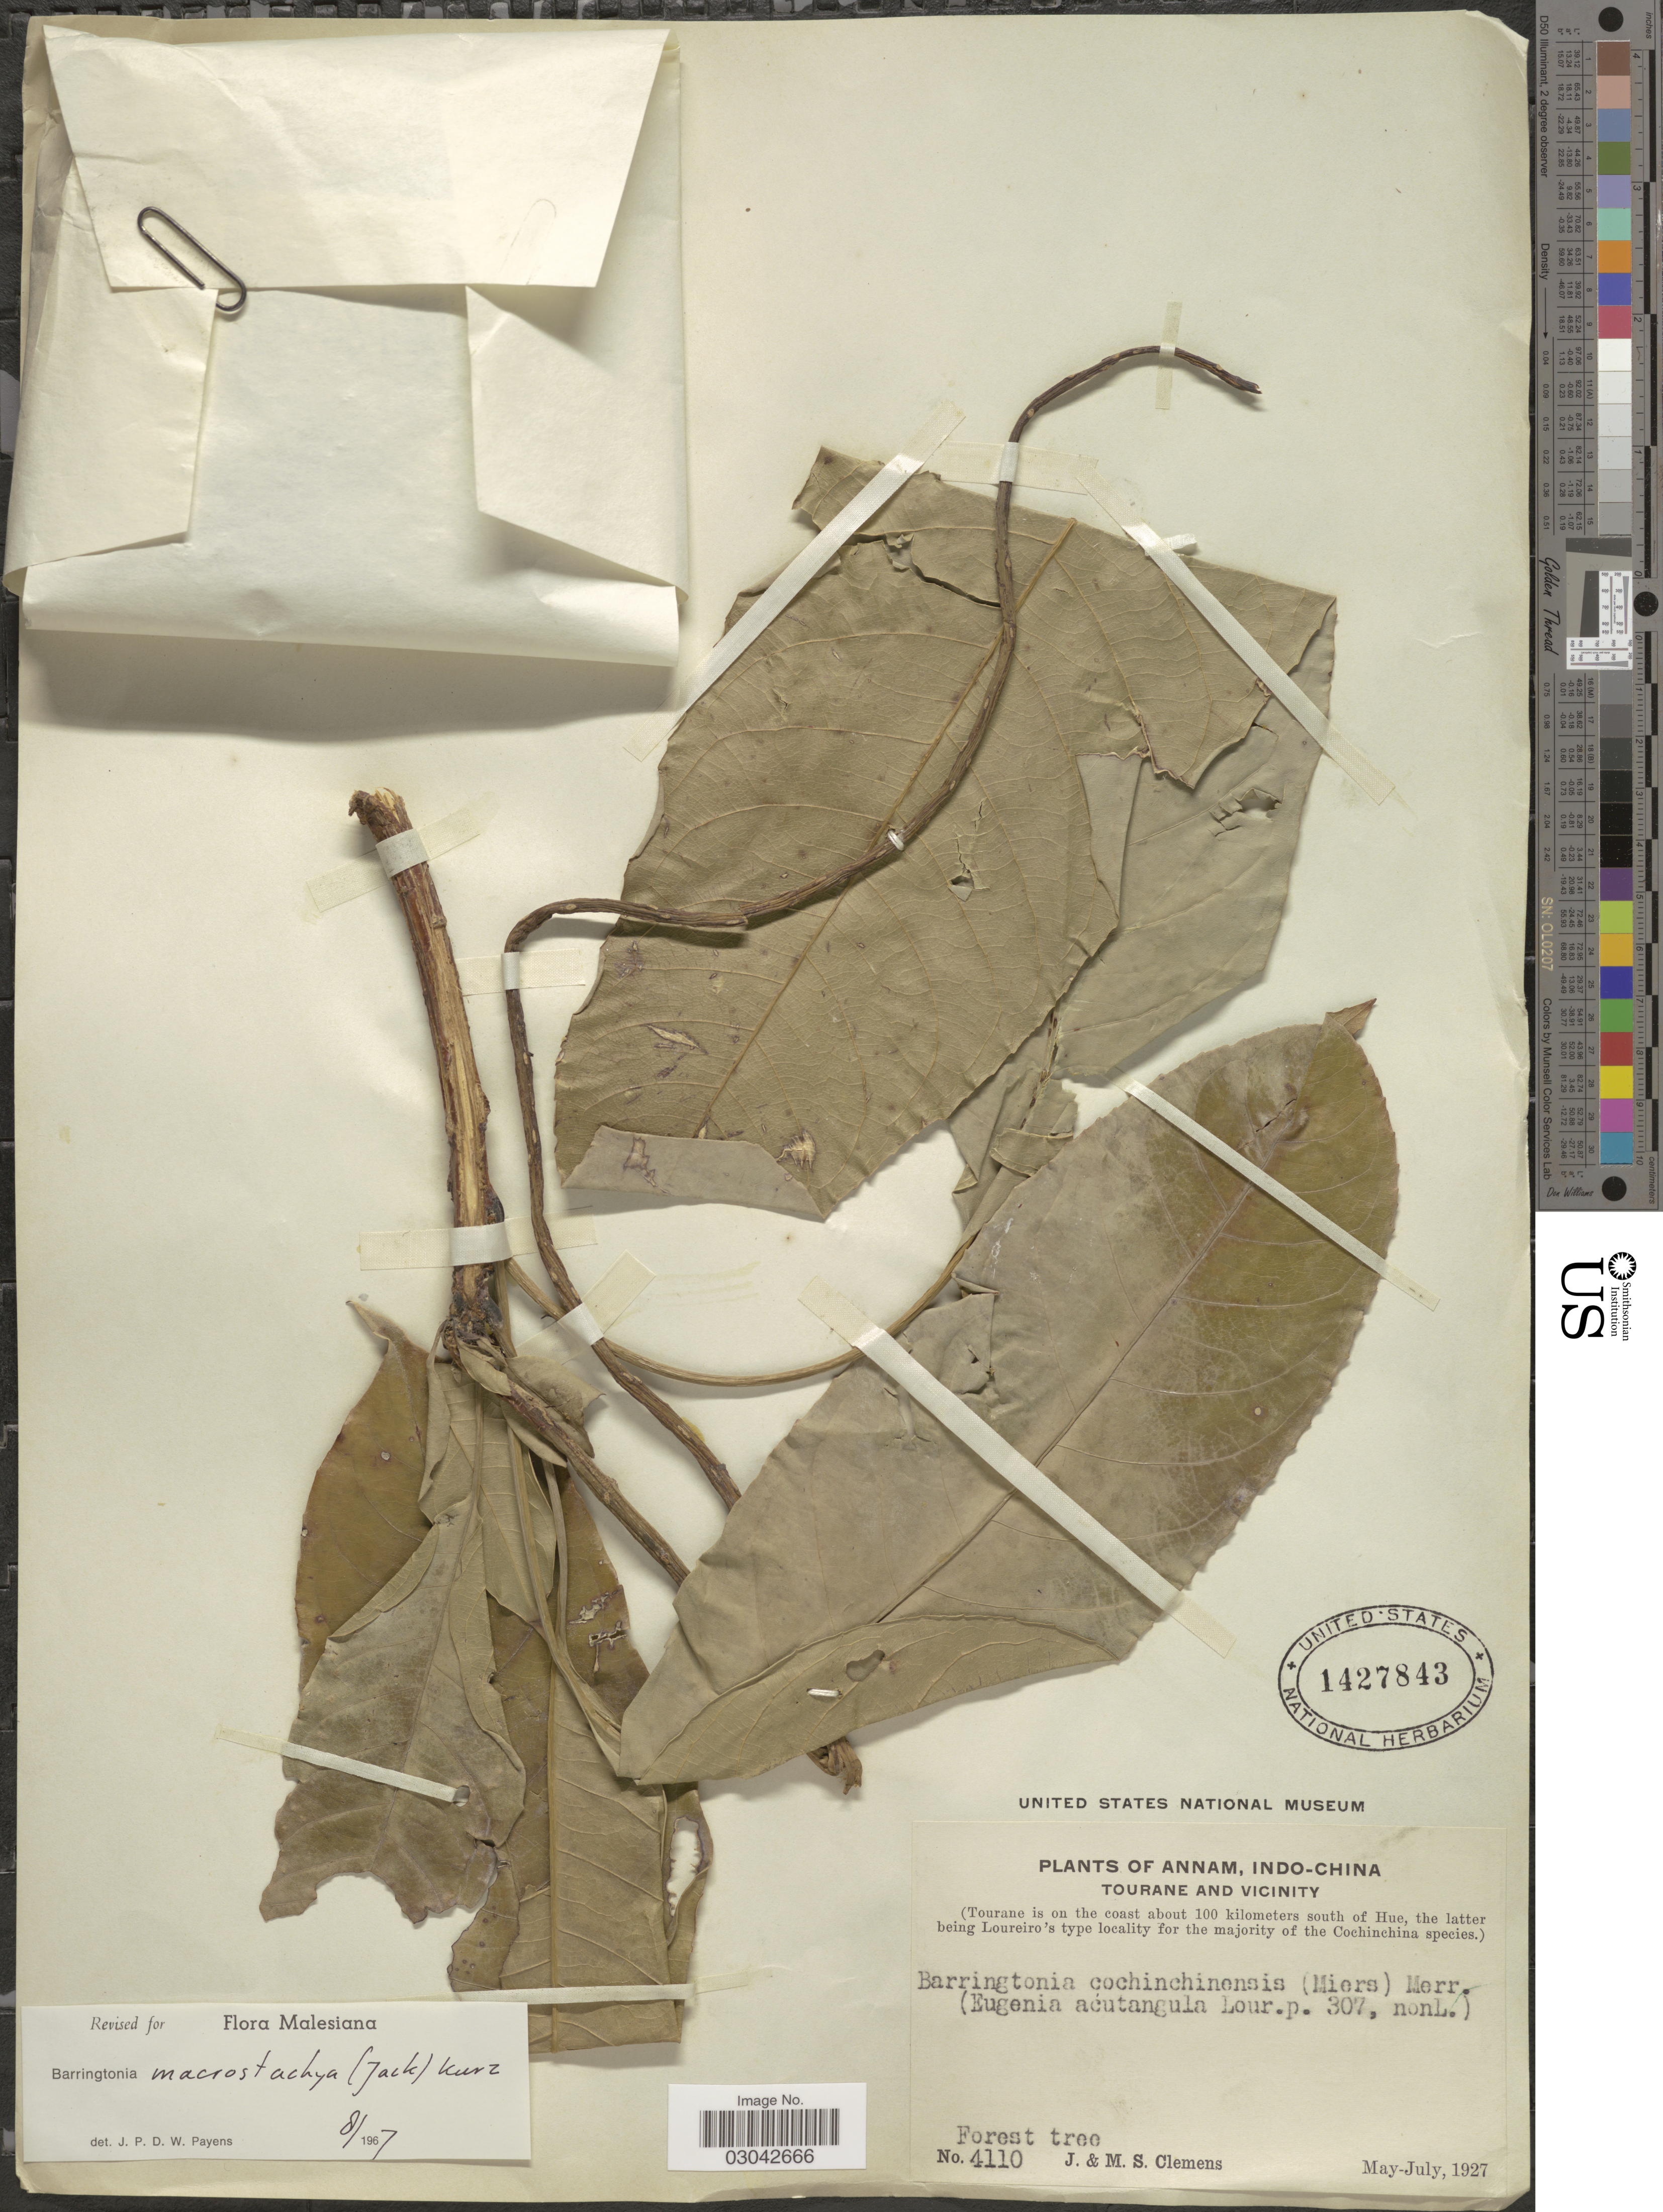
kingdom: Plantae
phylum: Tracheophyta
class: Magnoliopsida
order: Ericales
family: Lecythidaceae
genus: Barringtonia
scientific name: Barringtonia macrostachya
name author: (Jack) Kurz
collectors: J. Clemens & M. S. Clemens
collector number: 4110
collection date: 1927-05/1927-07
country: Vietnam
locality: Annam, Indo-China. Tourane and vicinity. (Tourane is on the coast about 100 kilometers south of Hue).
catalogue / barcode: US 1427843